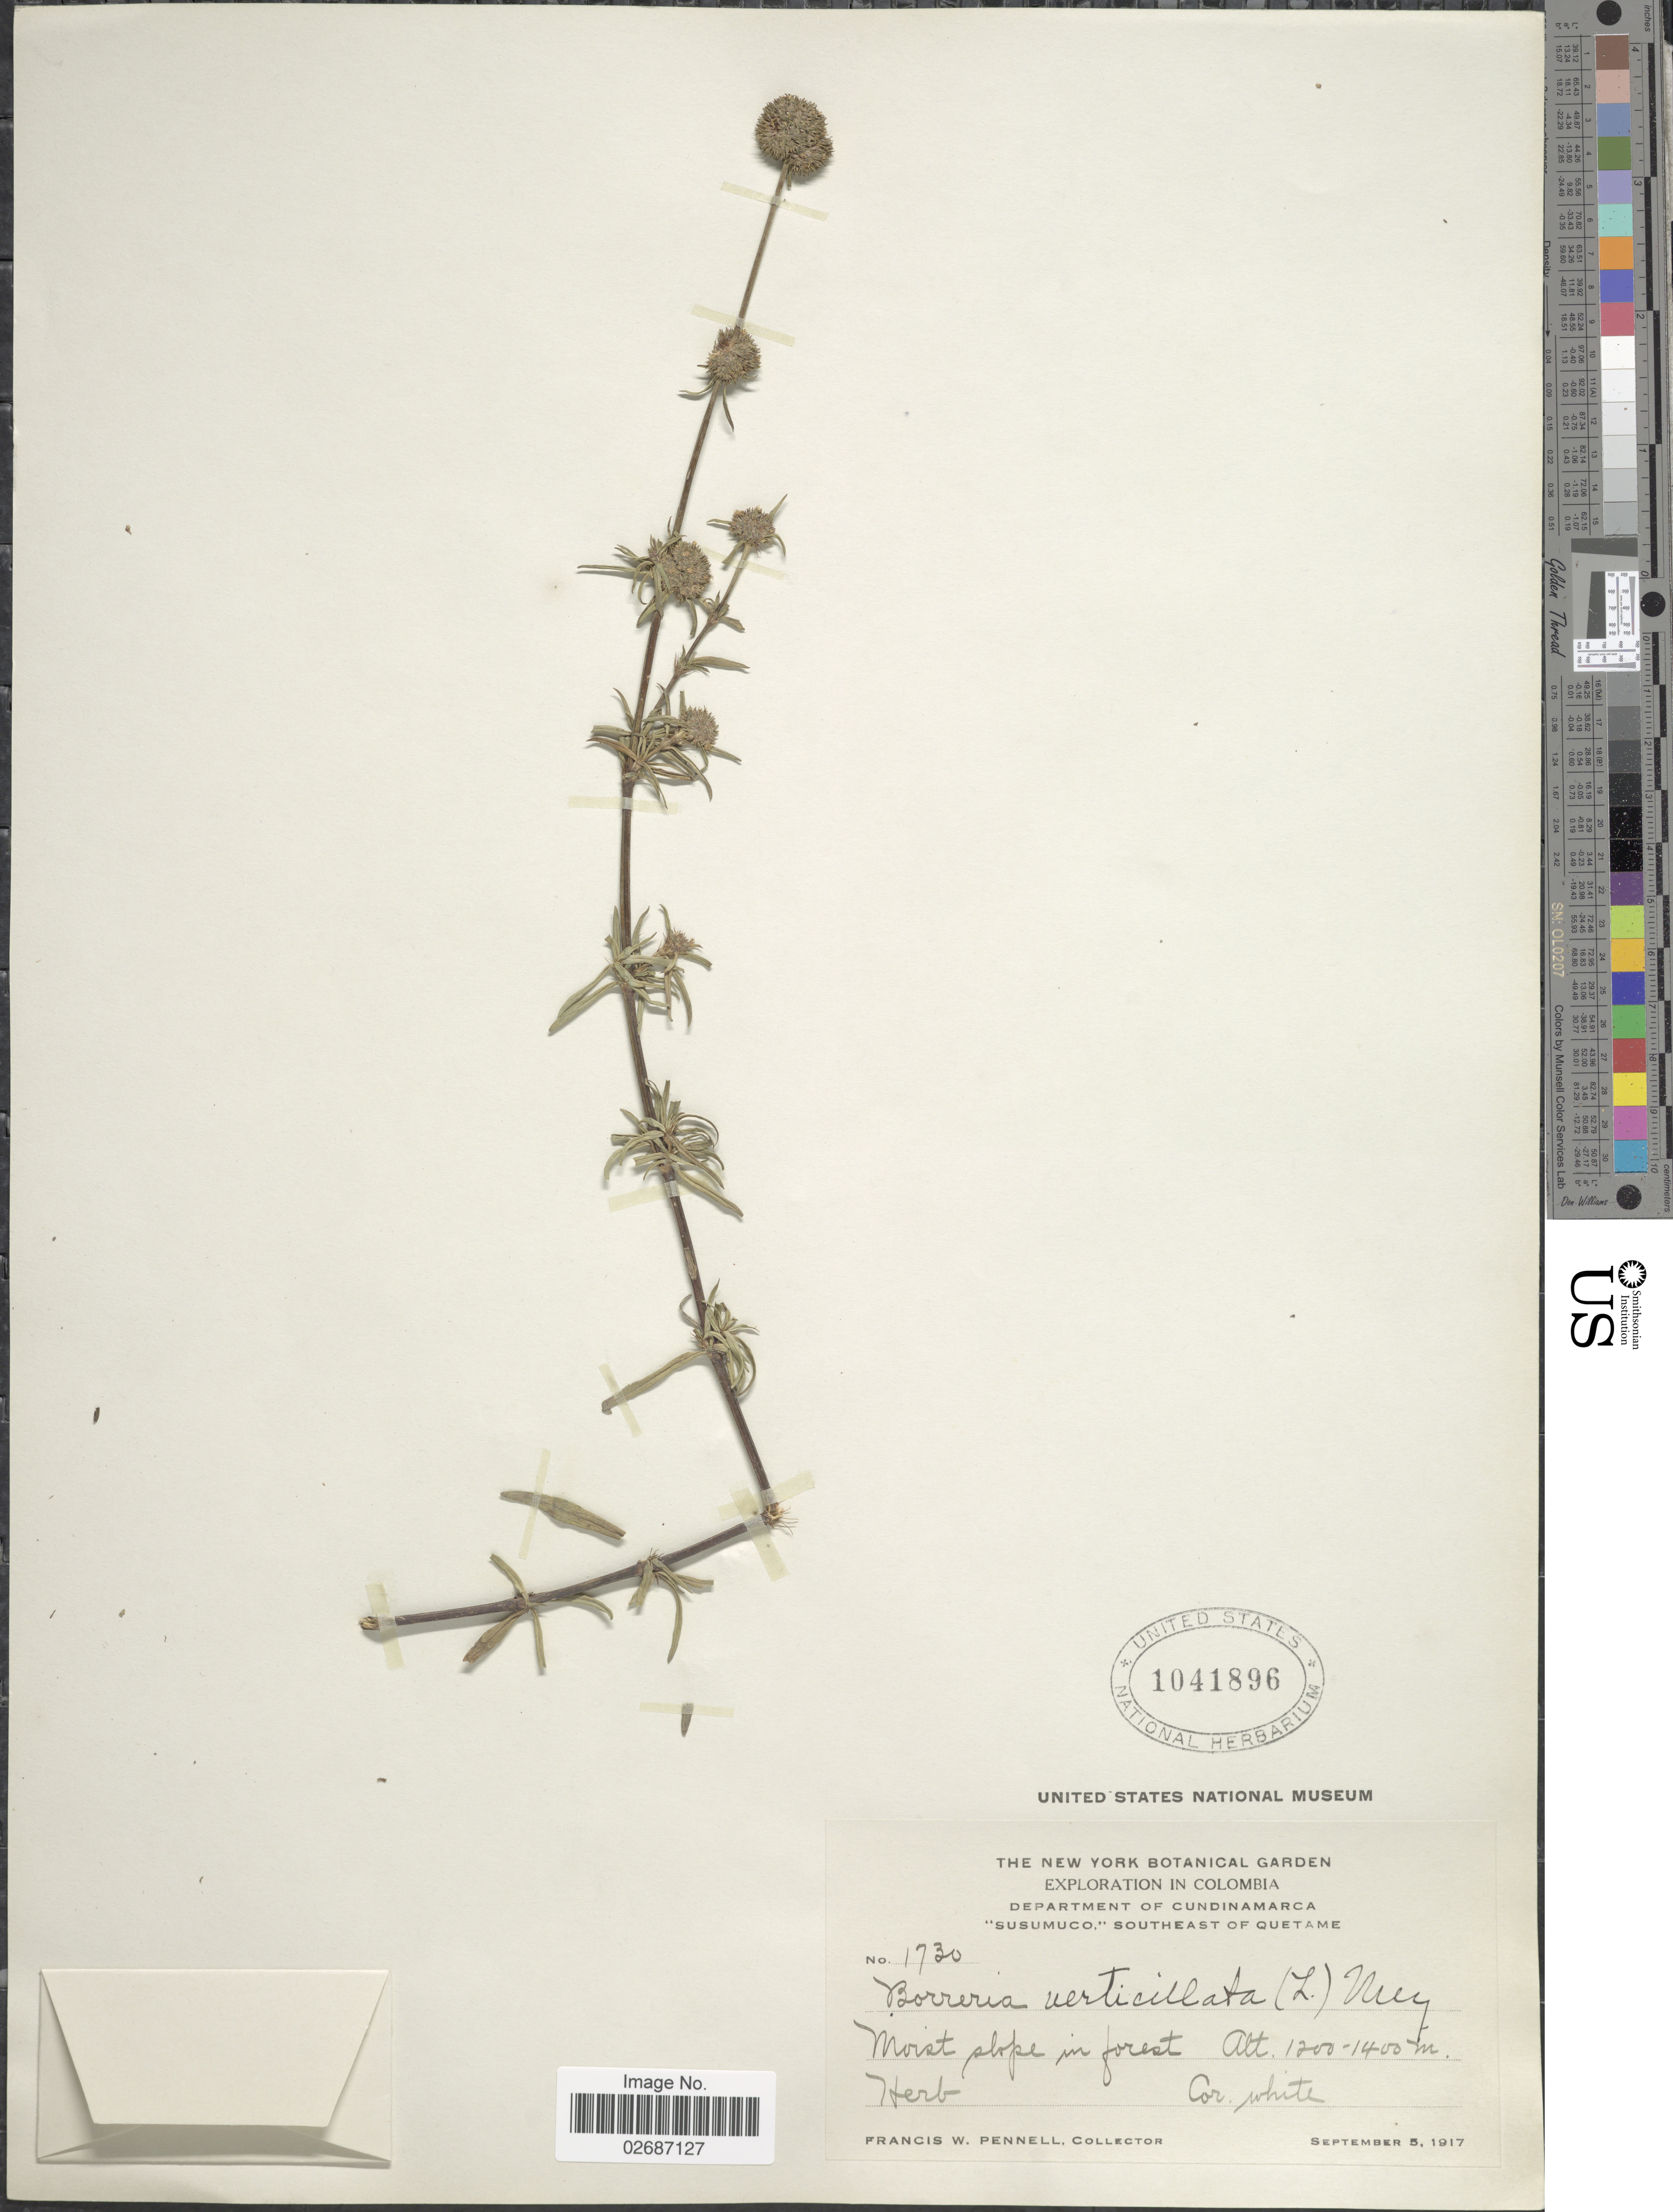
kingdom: Plantae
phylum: Tracheophyta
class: Magnoliopsida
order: Gentianales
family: Rubiaceae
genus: Borreria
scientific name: Borreria verticillata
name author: (L.) G. Mey.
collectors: F. W. Pennell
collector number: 1730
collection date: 1917-09-05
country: Colombia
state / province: Cundinamarca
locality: Susumuco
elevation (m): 1200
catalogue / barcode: US 1041896